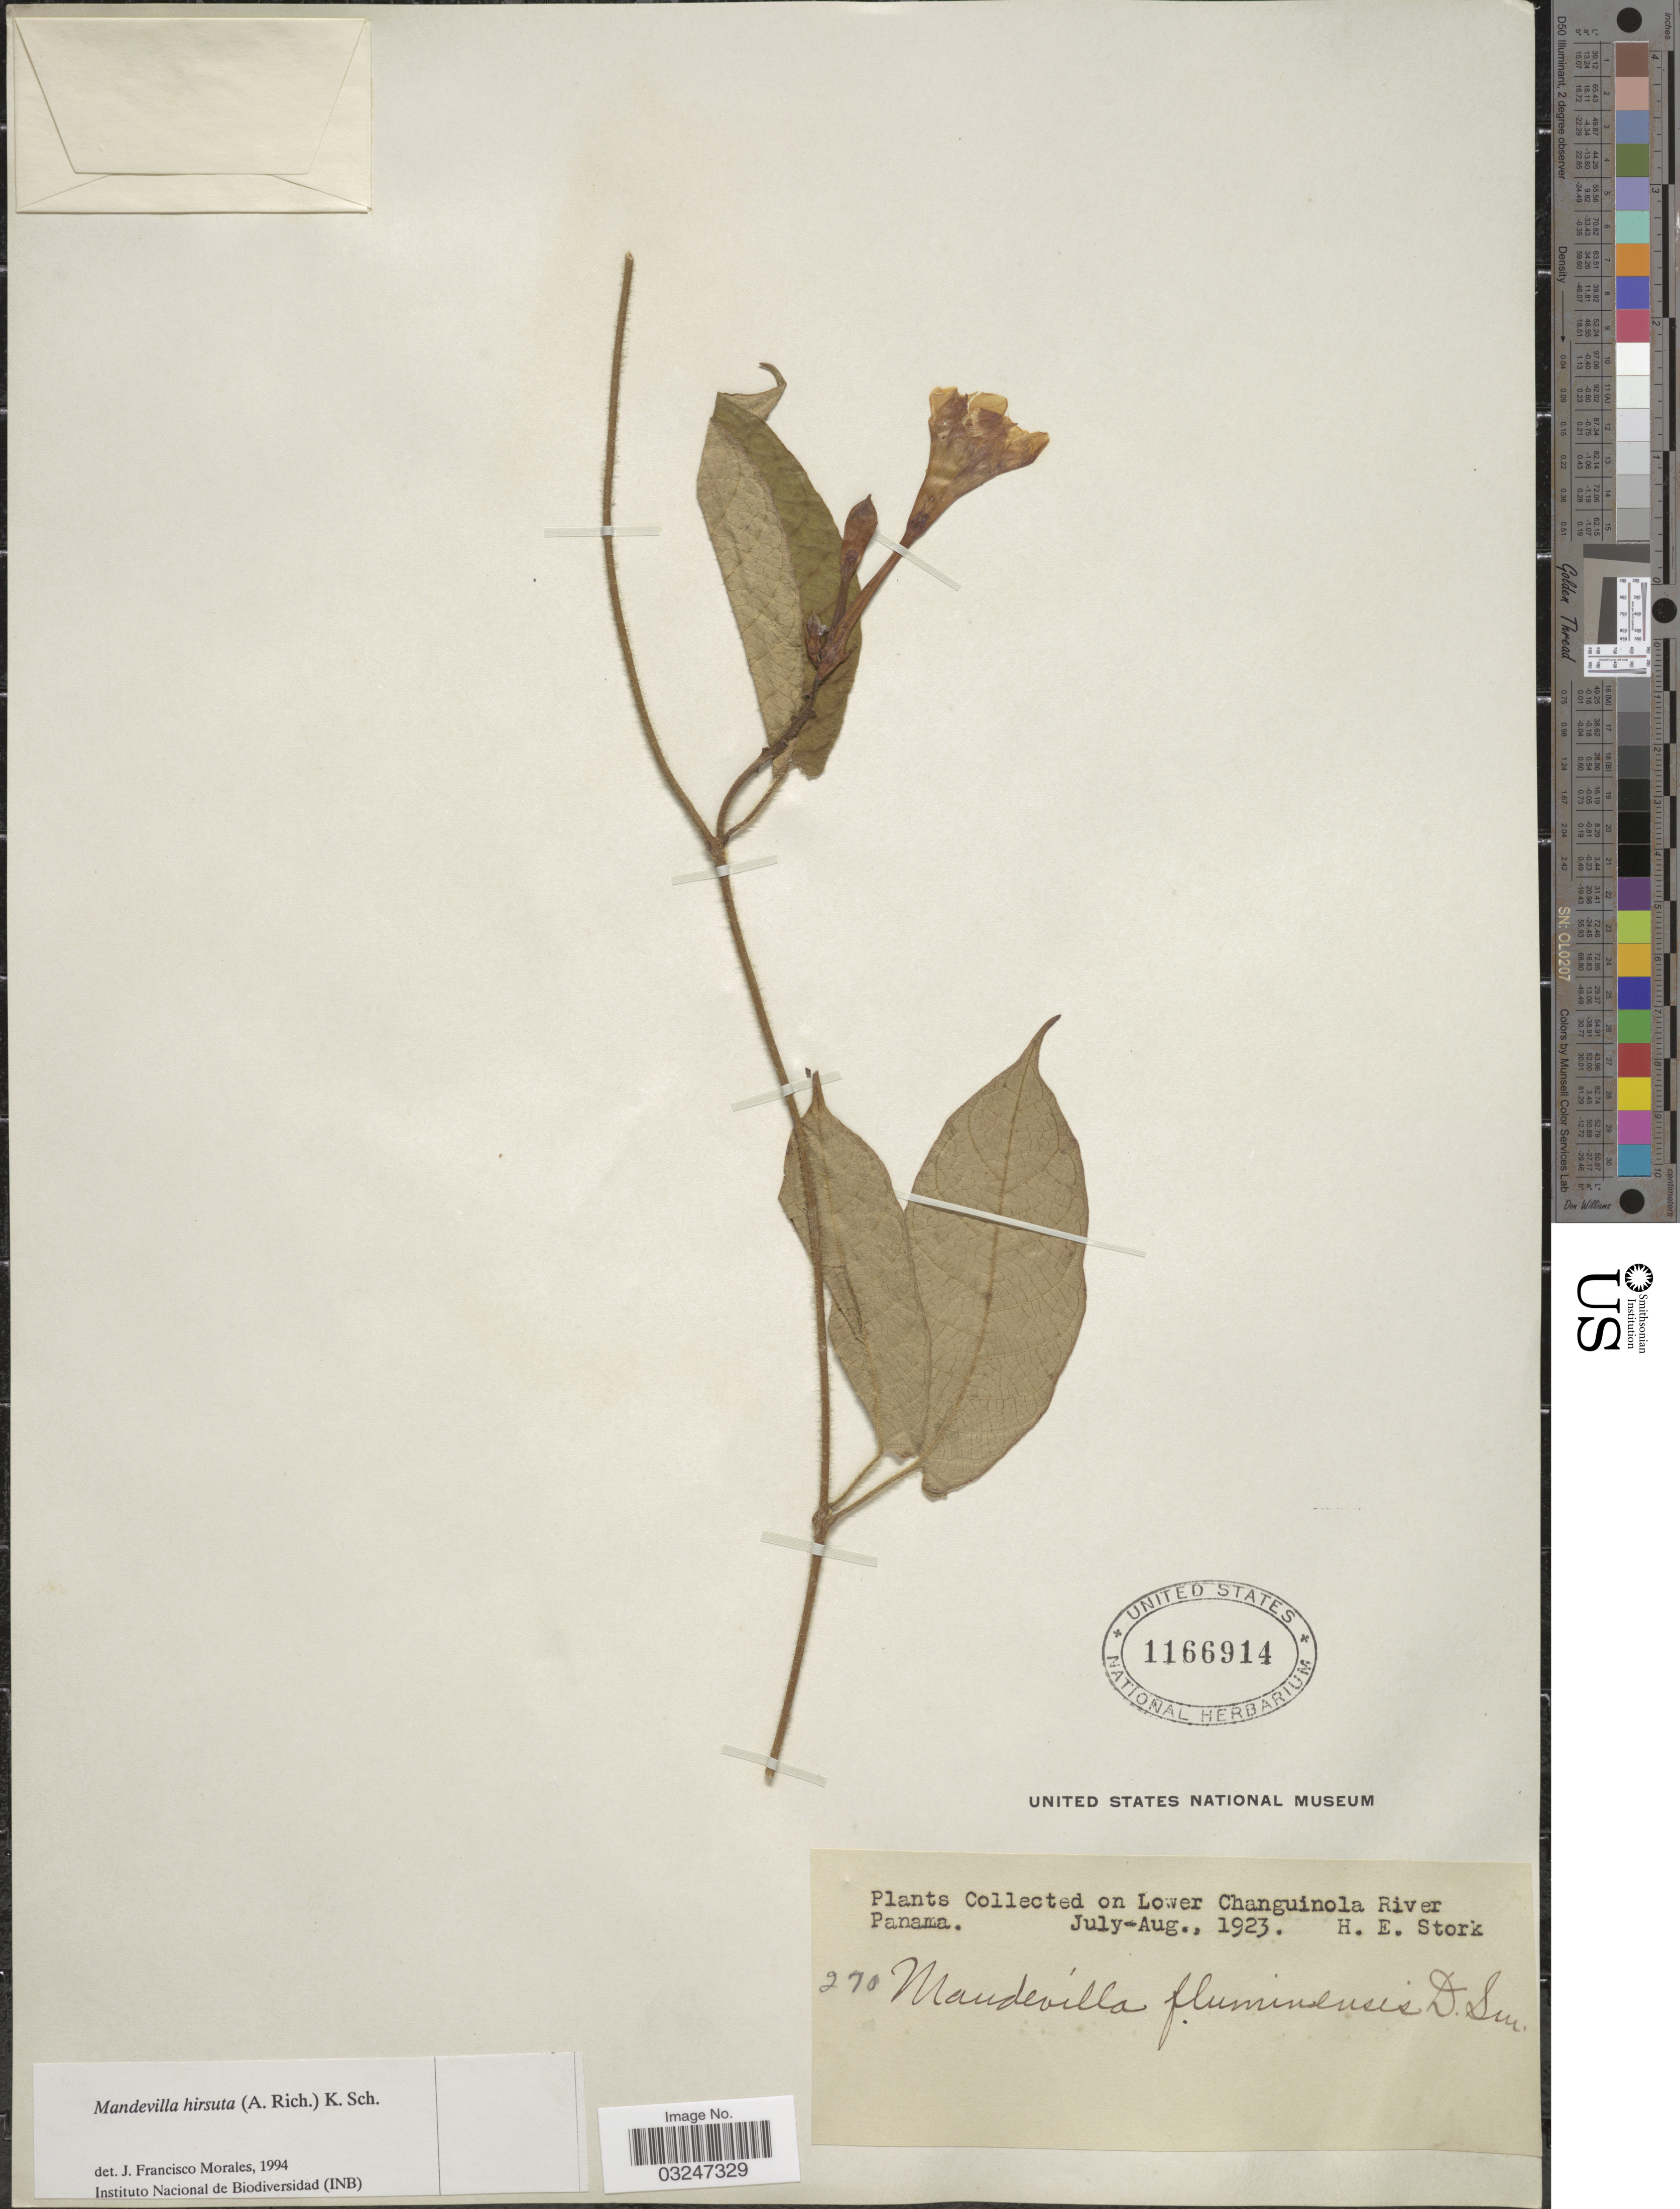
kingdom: Plantae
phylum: Tracheophyta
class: Magnoliopsida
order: Gentianales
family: Apocynaceae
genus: Mandevilla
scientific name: Mandevilla hirsuta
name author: (Rich.) K. Schum.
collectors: H. E. Stork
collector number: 270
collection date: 1923-07/1923-08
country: Panama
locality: Collected on Lower Changuinola River.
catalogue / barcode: US 1166914